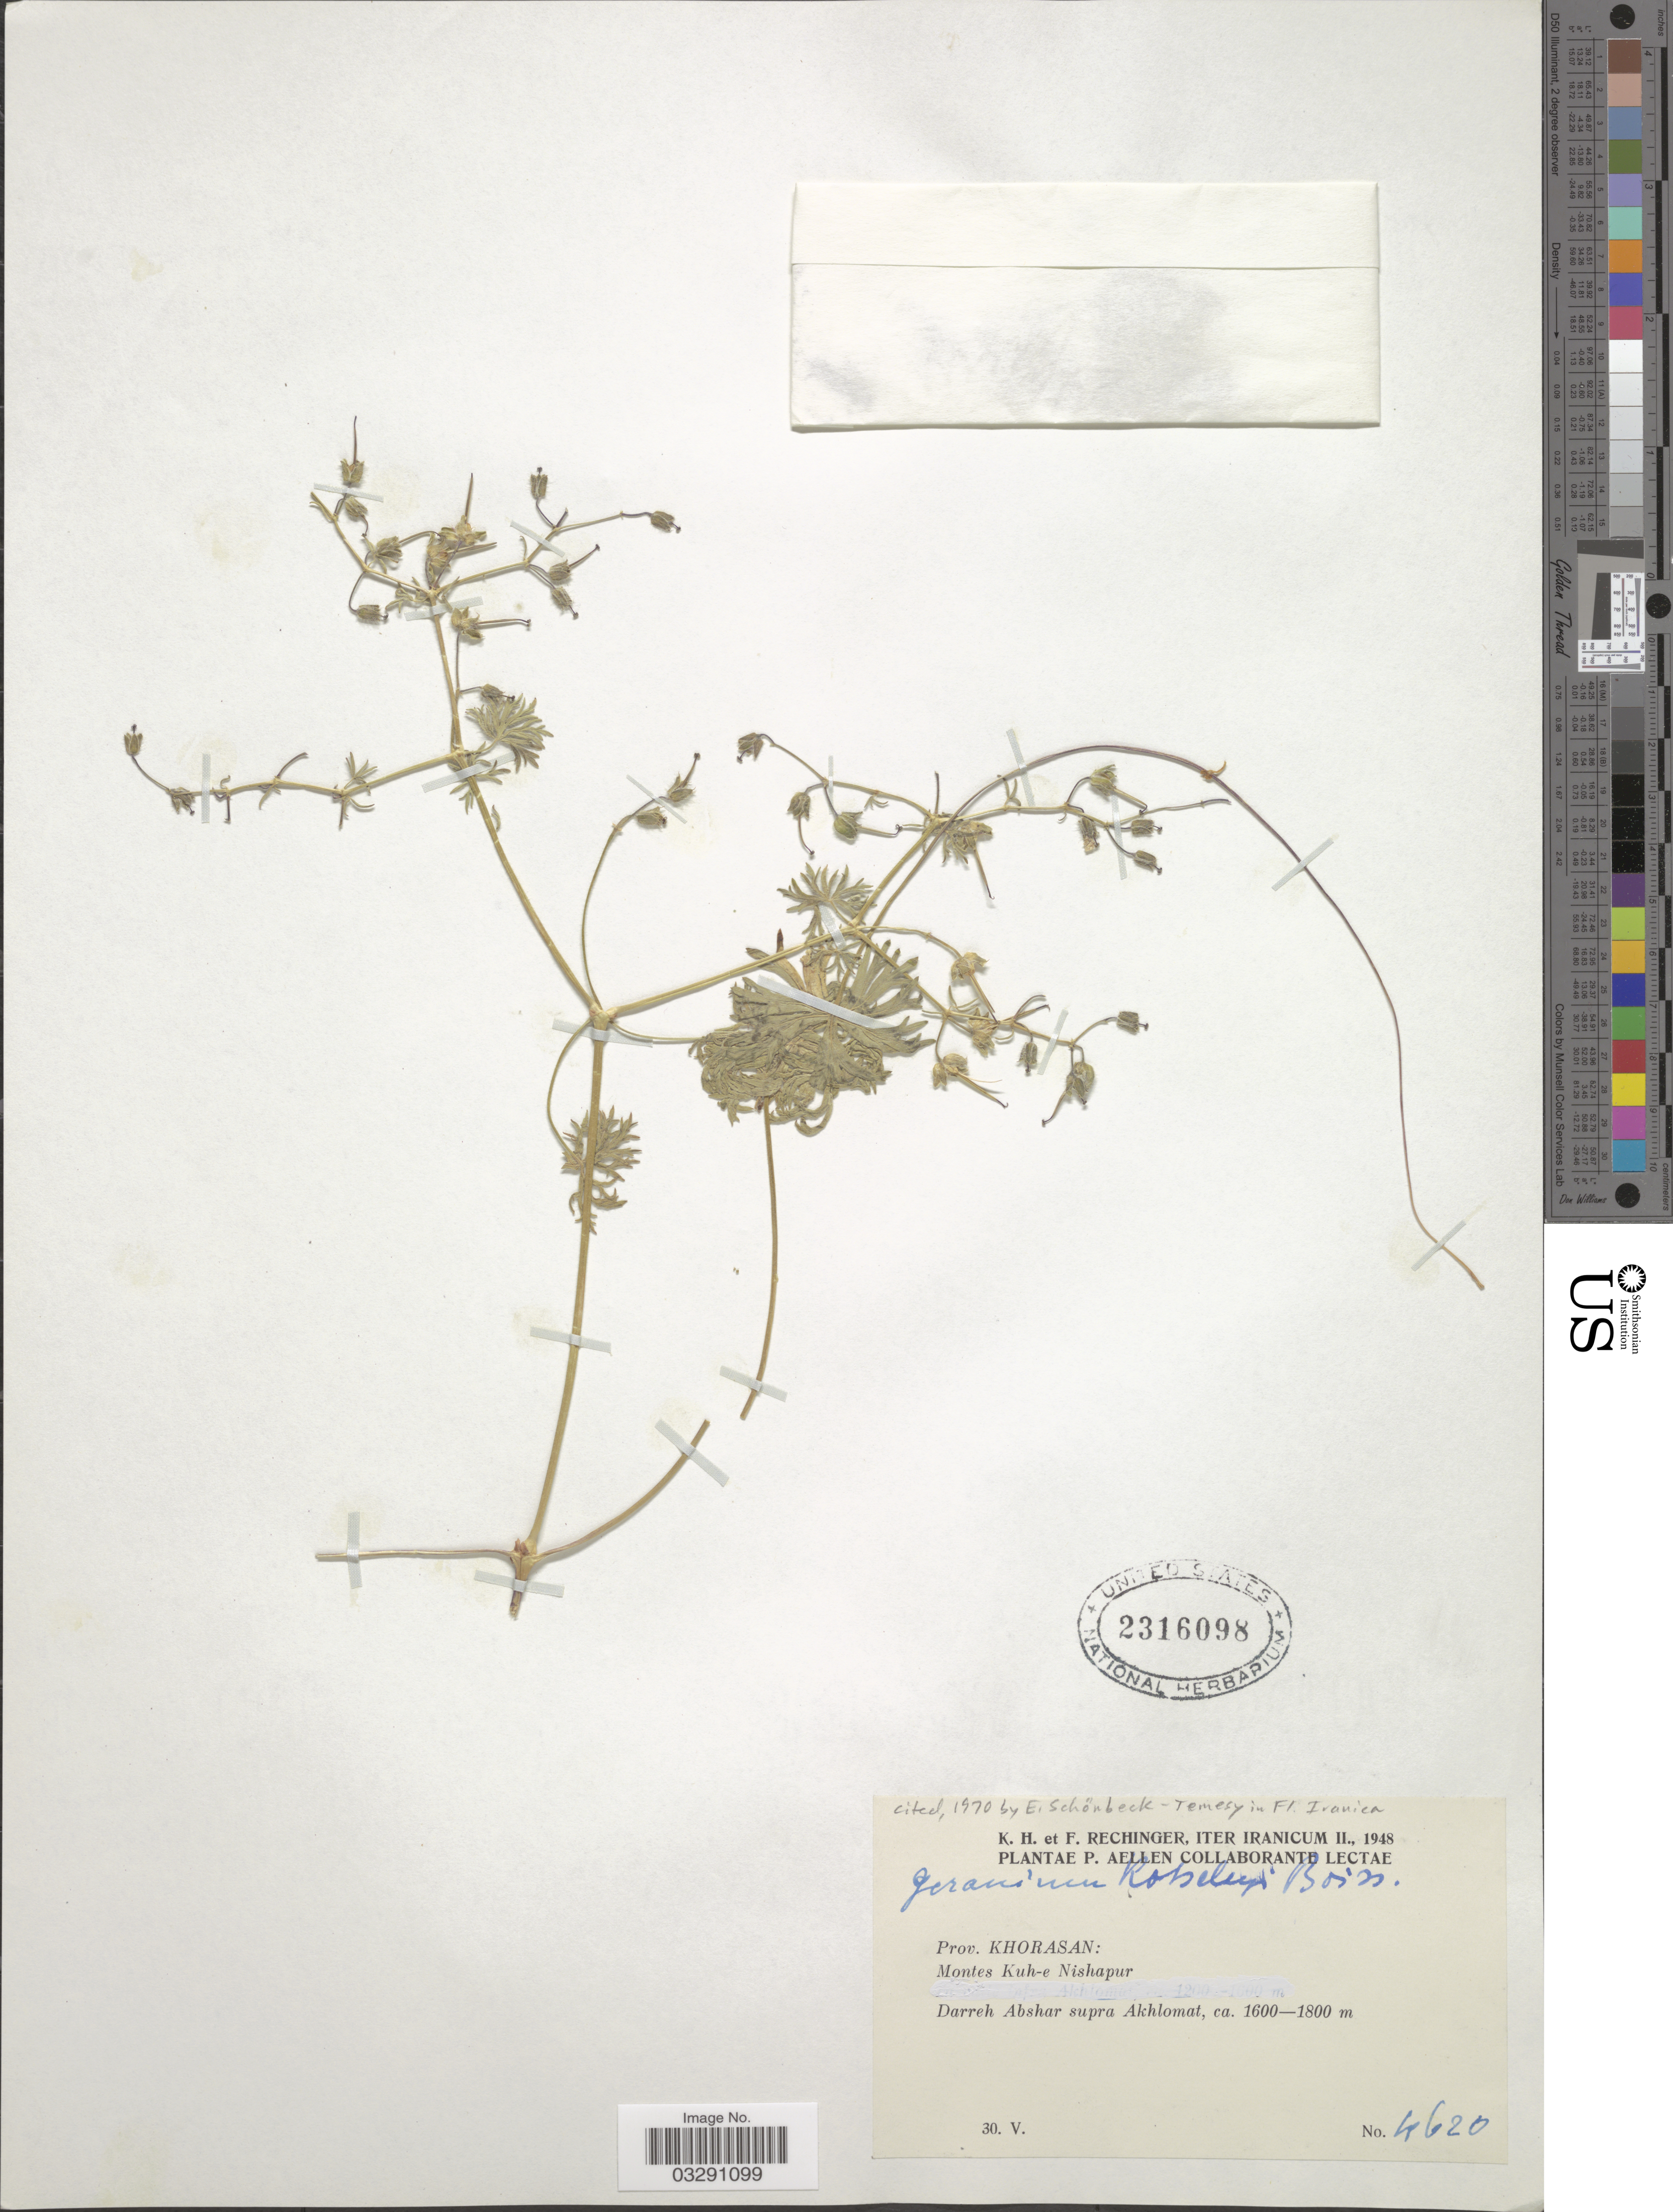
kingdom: Plantae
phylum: Tracheophyta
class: Magnoliopsida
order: Geraniales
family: Geraniaceae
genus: Geranium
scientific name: Geranium kotschyi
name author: Boiss.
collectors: K. H. Rechinger & F. Rechinger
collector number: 4620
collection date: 1948-05-30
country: Iran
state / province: Khorasan [obsolete]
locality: Prov. Khorasan: Montes Kuh-e Nishapur. Darreh Abshar supra Akhlomat.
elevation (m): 1600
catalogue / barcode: US 2316098